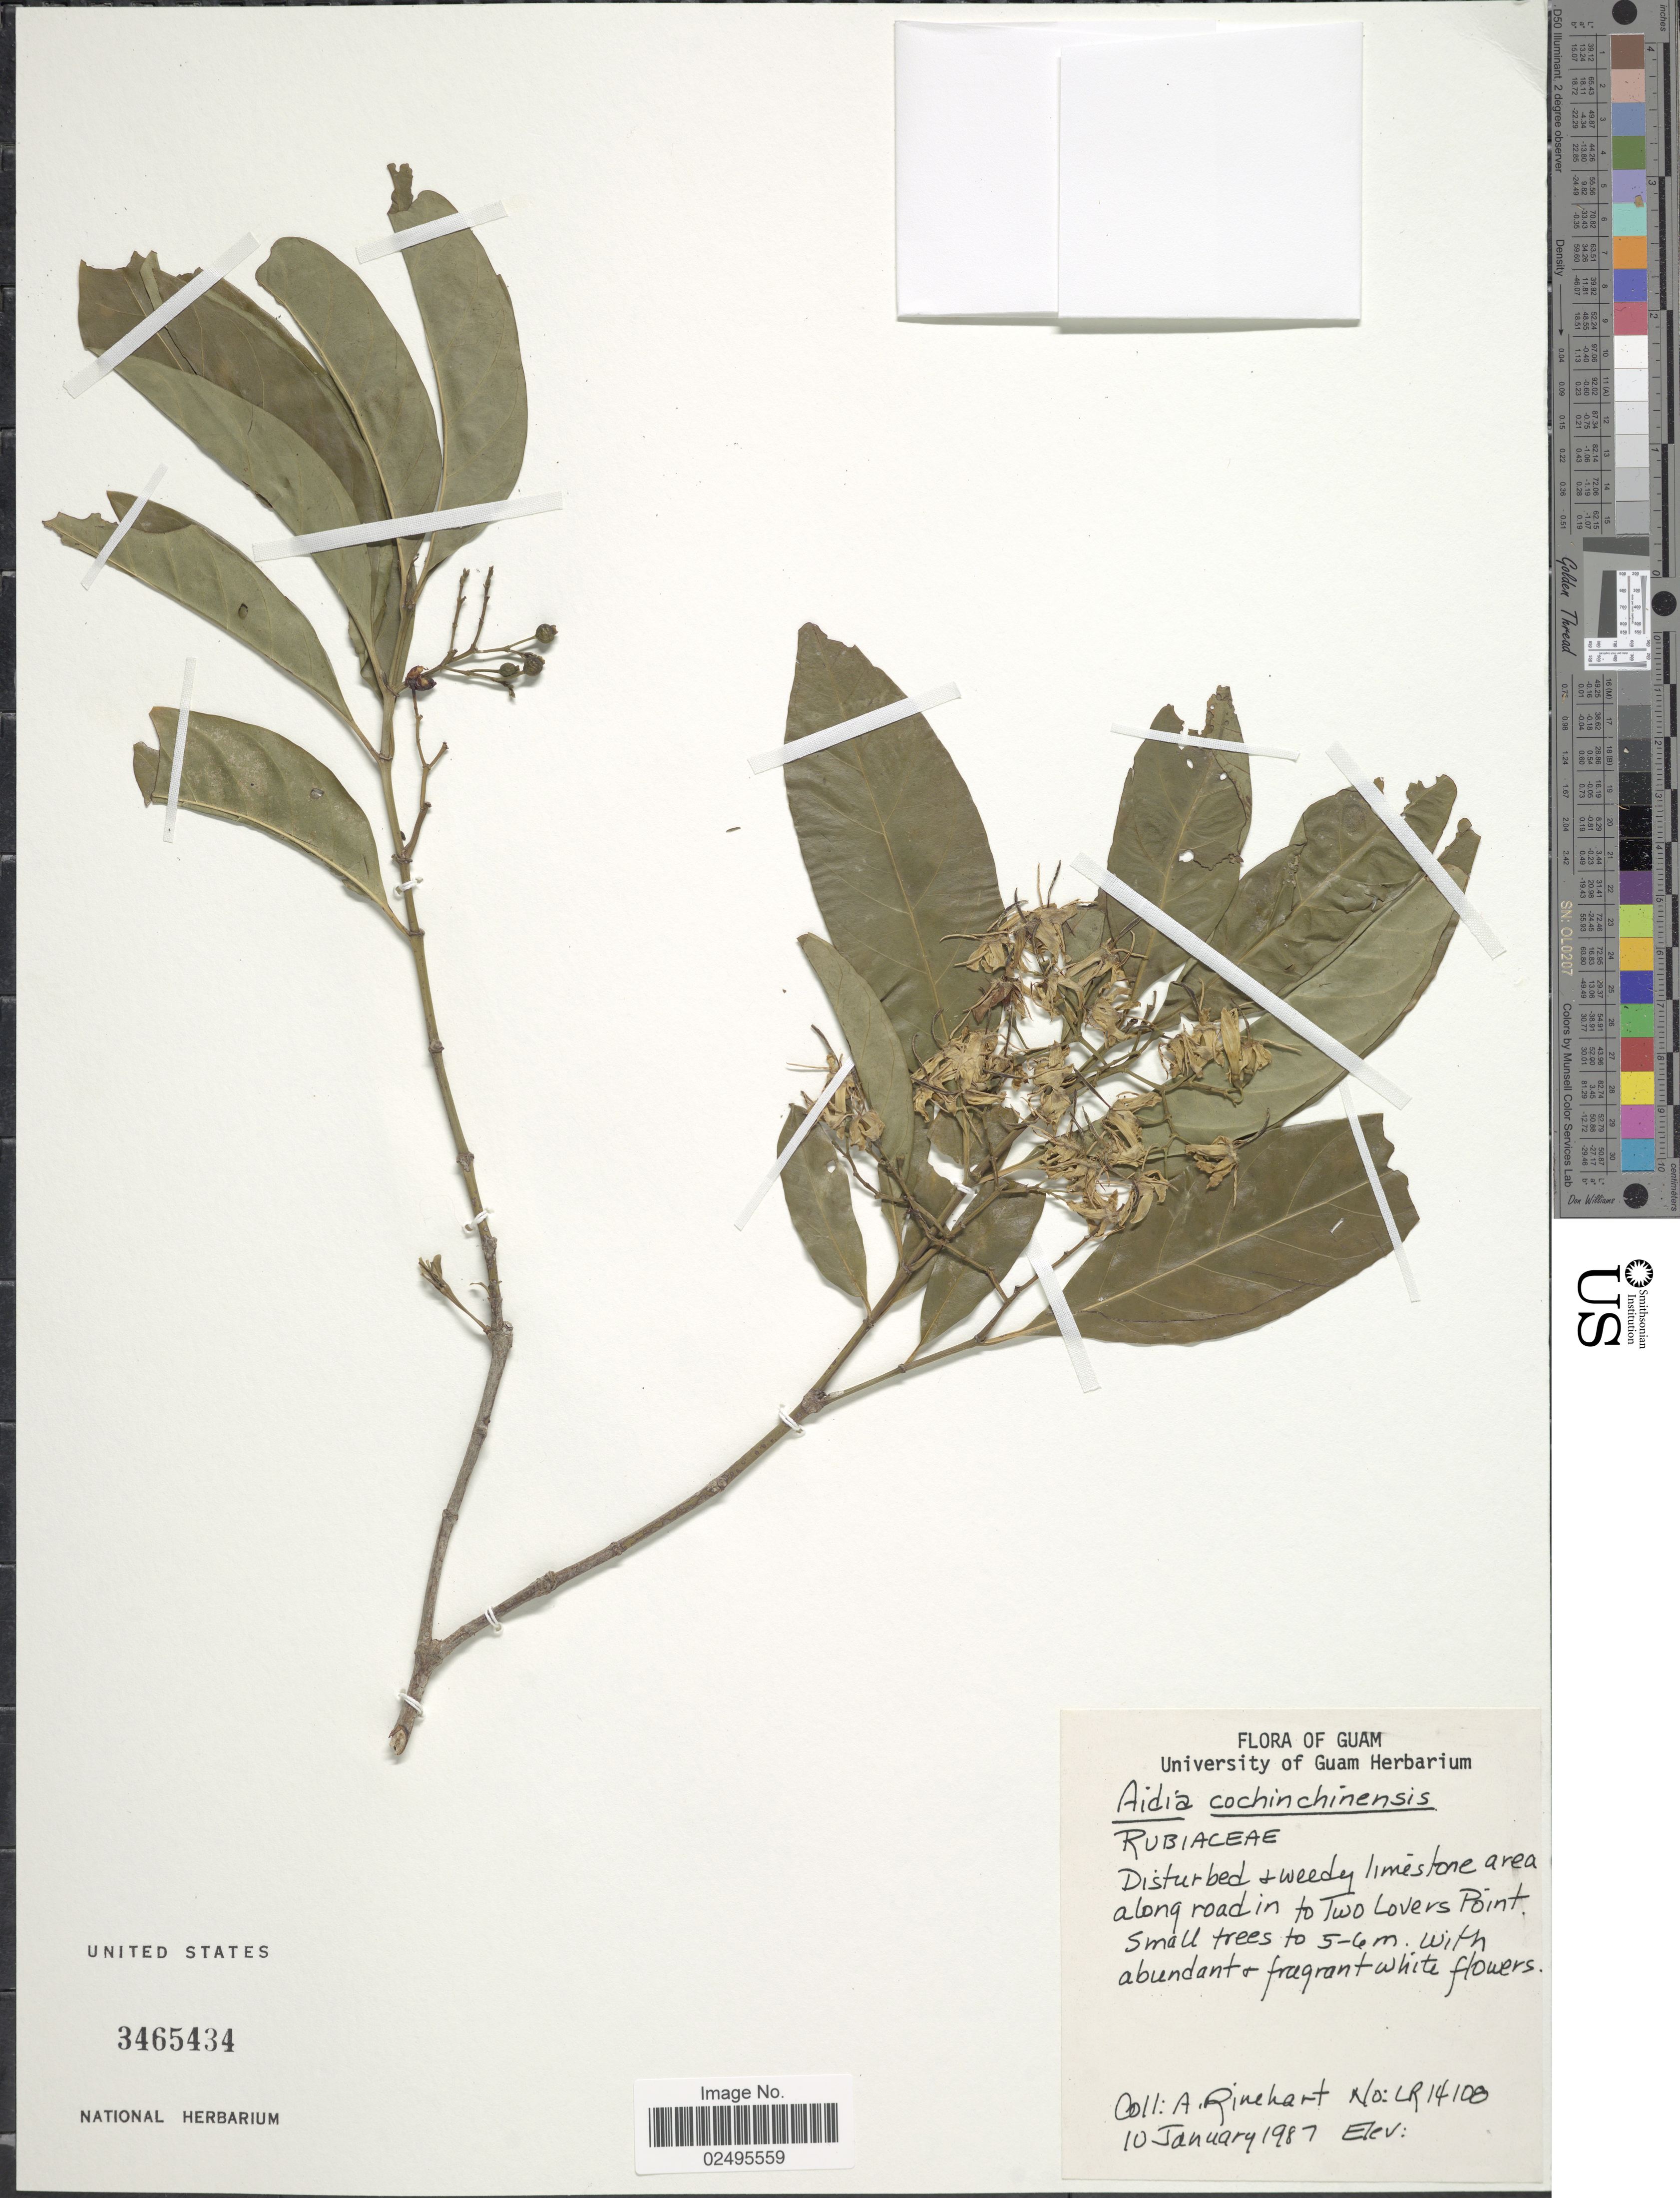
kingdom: Plantae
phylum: Tracheophyta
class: Magnoliopsida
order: Gentianales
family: Rubiaceae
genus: Aidia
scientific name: Aidia graeffei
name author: (Reinecke) Tirveng.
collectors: A. Rinehart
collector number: LR1408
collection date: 1987-01-10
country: Guam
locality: Limestone area, along road in to Two Lovers Point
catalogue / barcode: US 3465434